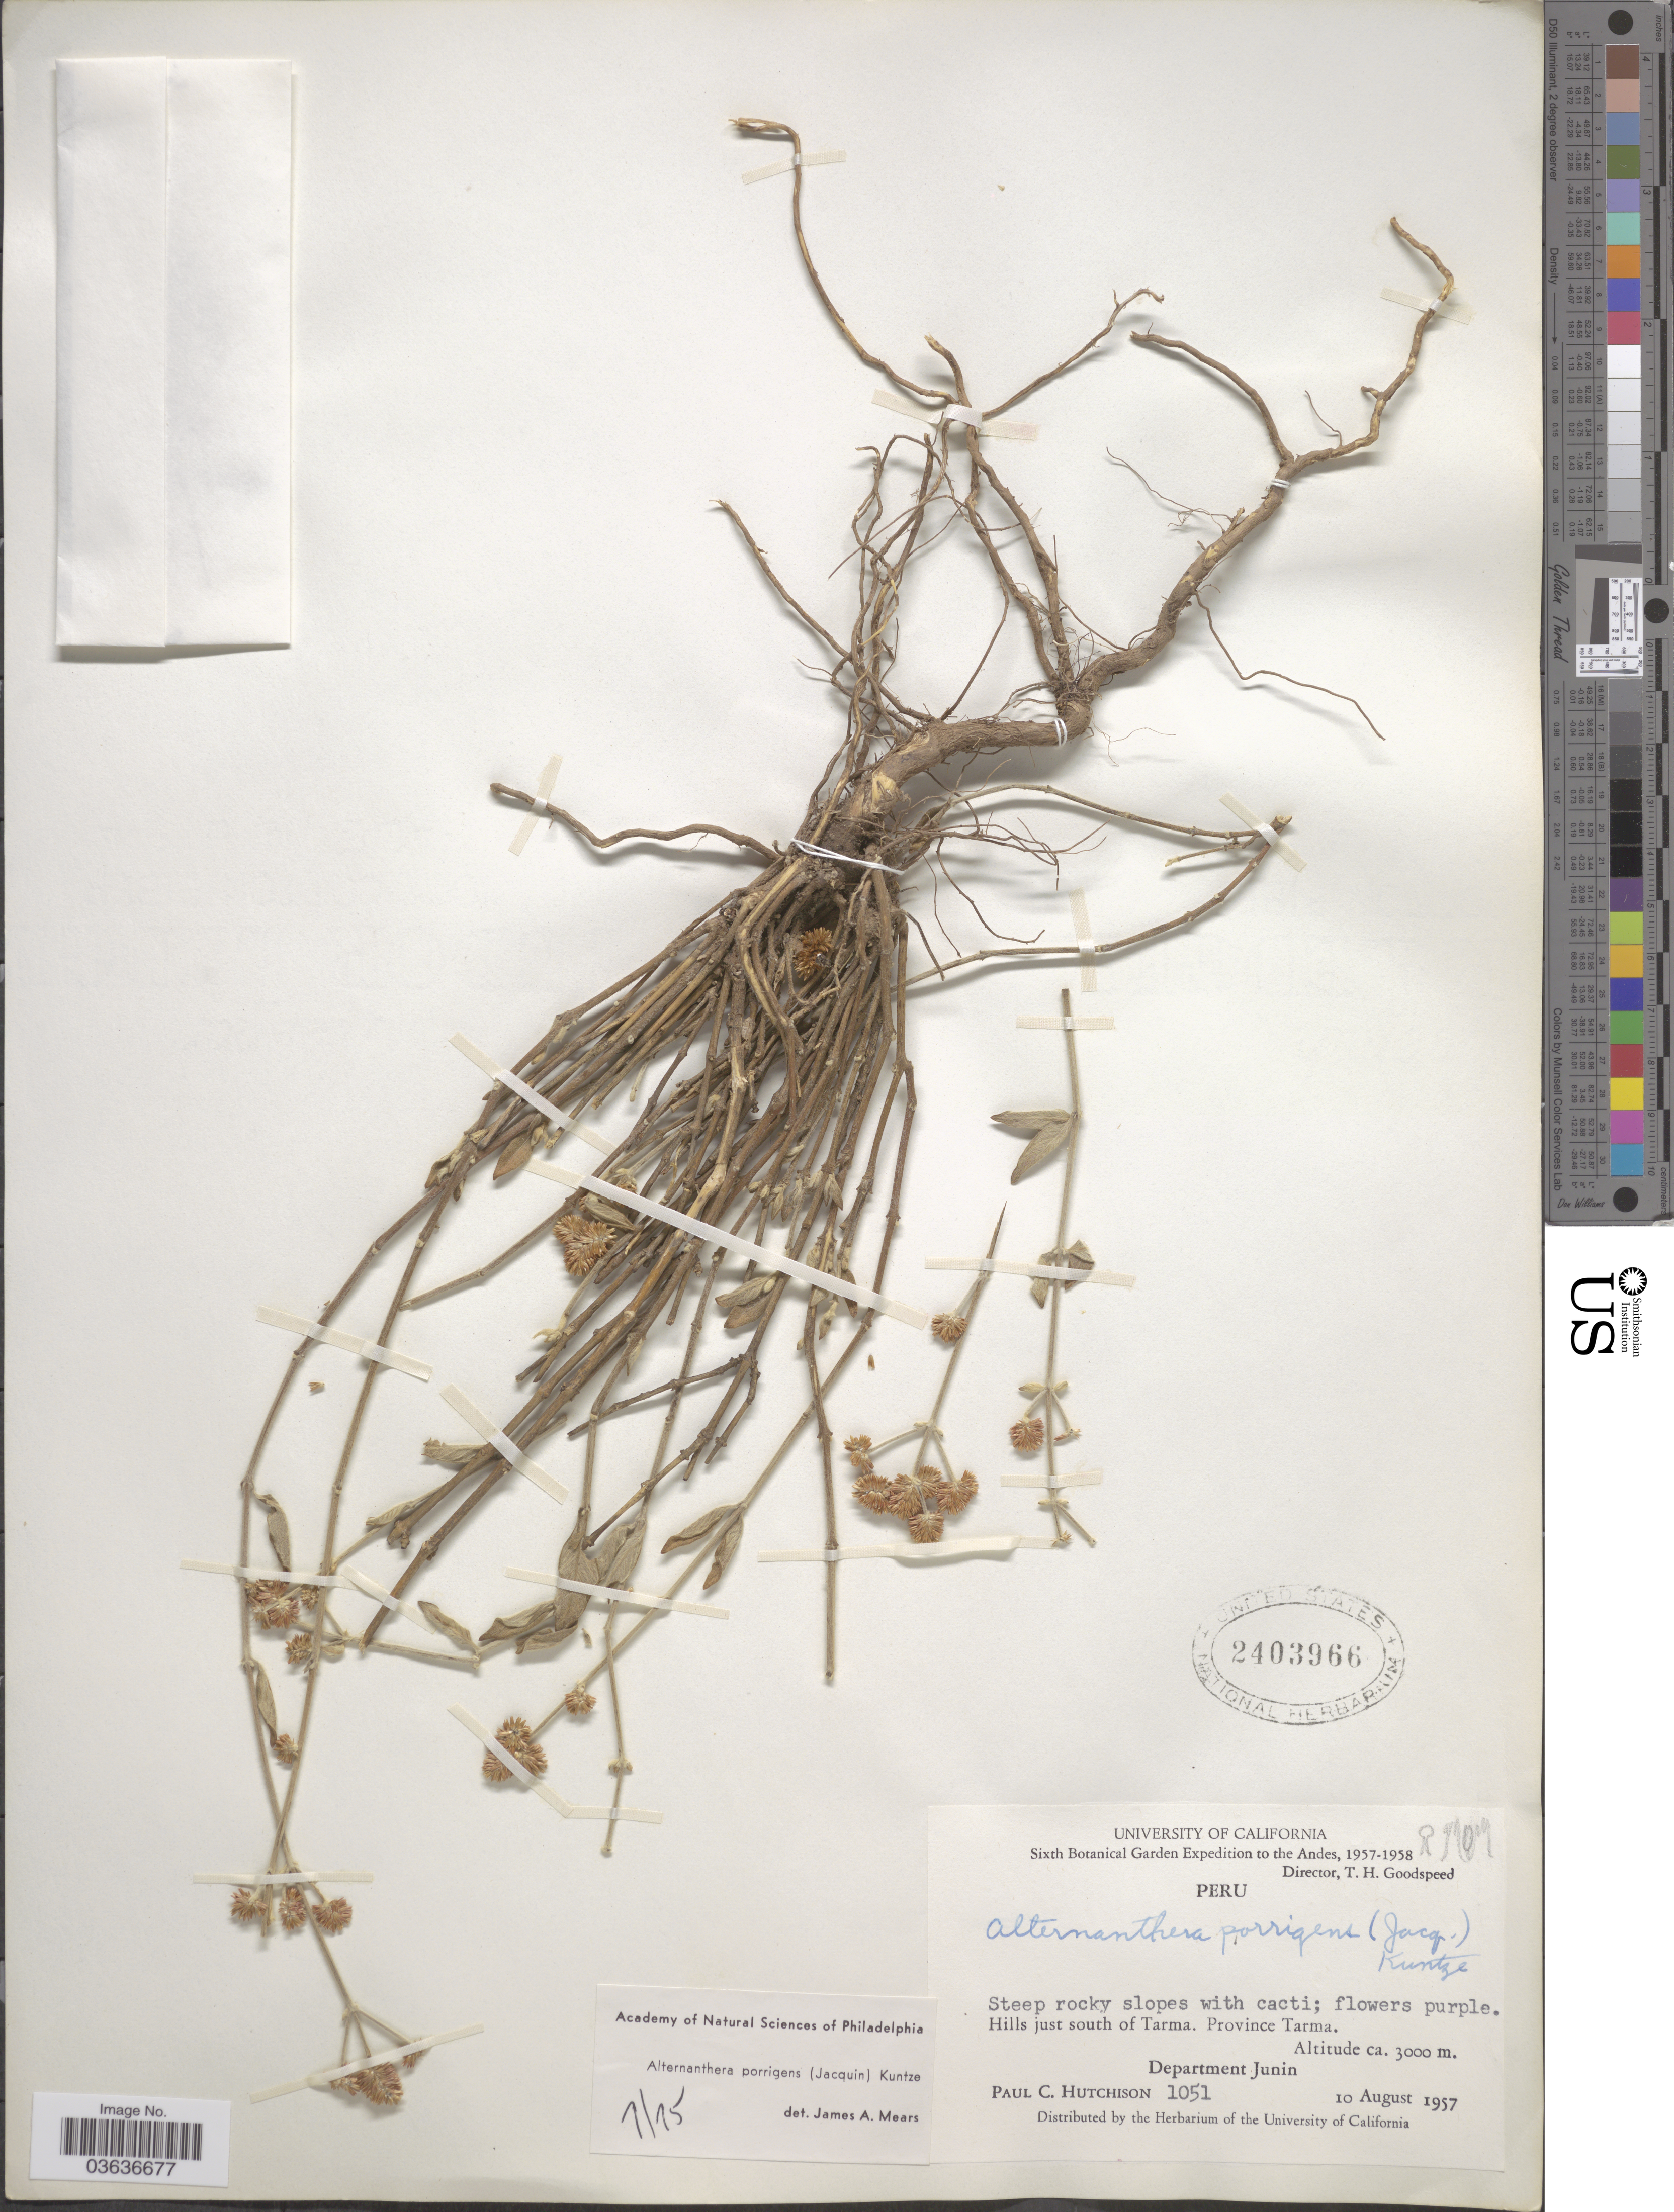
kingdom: Plantae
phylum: Tracheophyta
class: Magnoliopsida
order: Caryophyllales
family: Amaranthaceae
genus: Alternanthera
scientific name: Alternanthera porrigens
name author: (Jacq.) Kuntze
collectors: P. C. Hutchison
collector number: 1051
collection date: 1957-08-10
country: Peru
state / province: Junín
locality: Andes. Hills just south of Tarma. Province Tarma. Department Junin.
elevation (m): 3000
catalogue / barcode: US 2403966